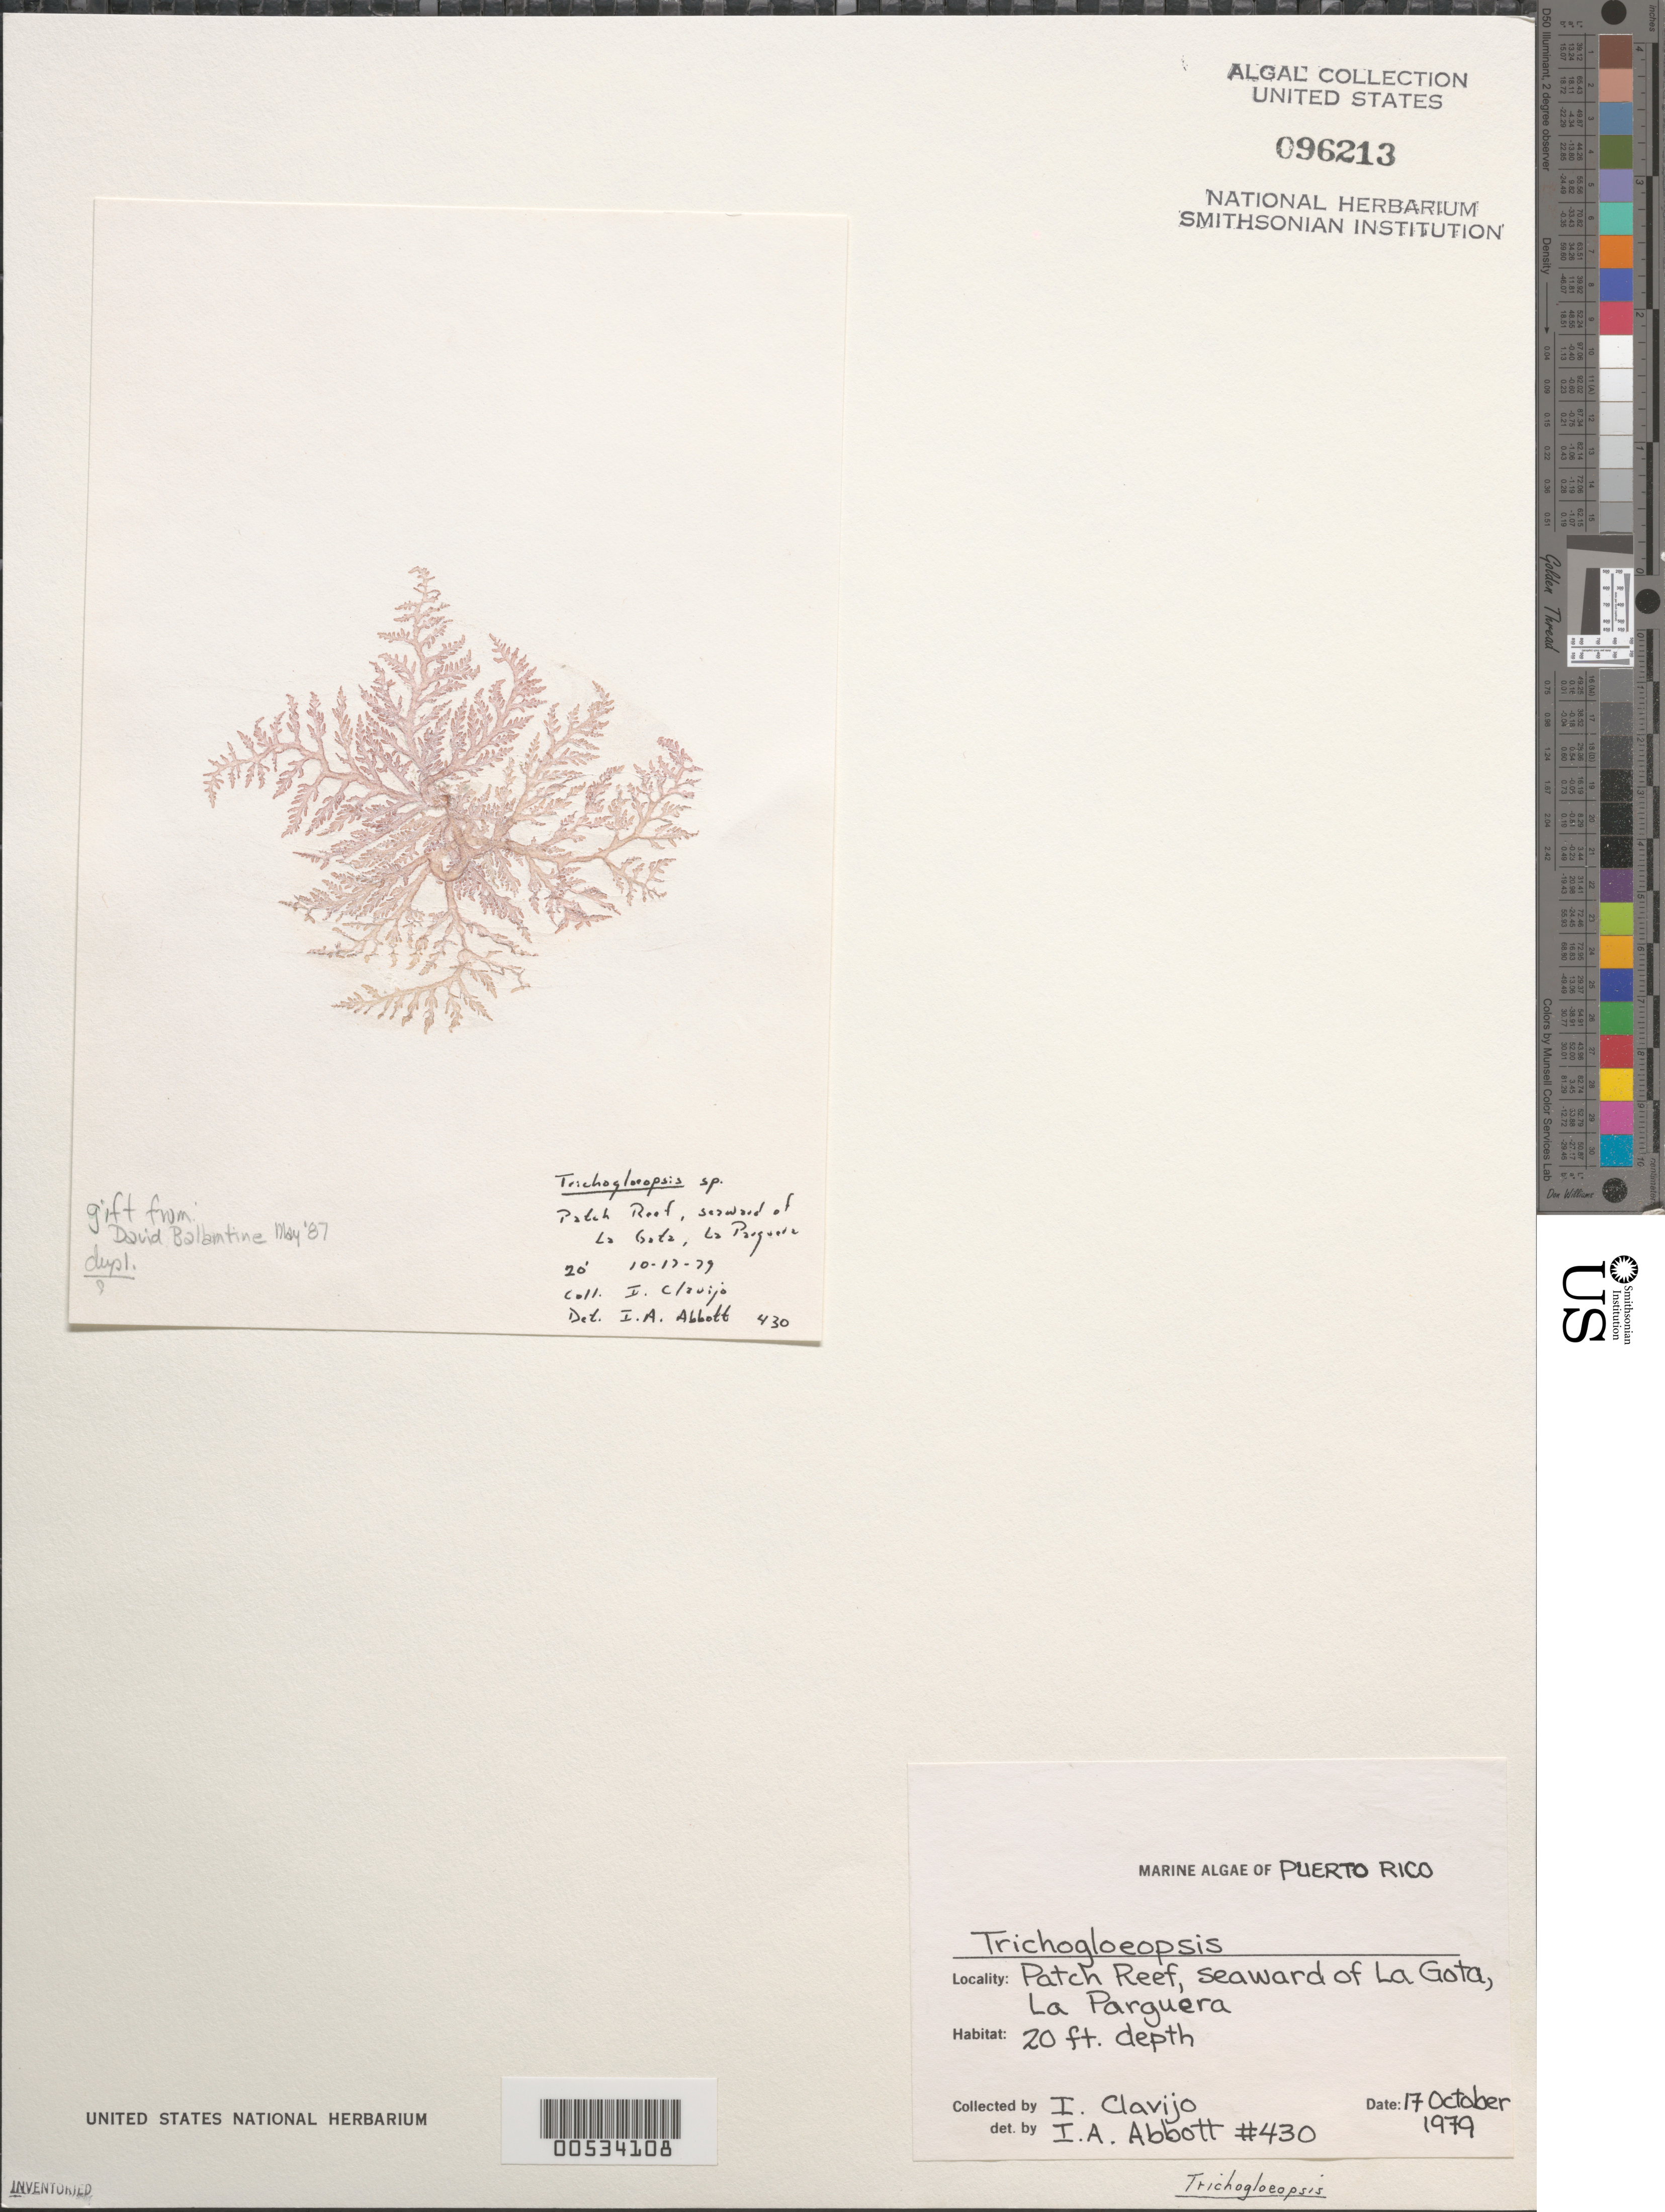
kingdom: Plantae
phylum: Rhodophyta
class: Florideophyceae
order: Nemaliales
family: Liagoraceae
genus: Trichogloeopsis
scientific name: Trichogloeopsis sp.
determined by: Abbott, Isabella A.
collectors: I. Clavijo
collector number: IAA 430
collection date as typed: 17 Oct 1979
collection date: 1979-10-17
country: Puerto Rico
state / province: Lajas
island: Isla Gata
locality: Patch reef, La Parguera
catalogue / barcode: US 96213